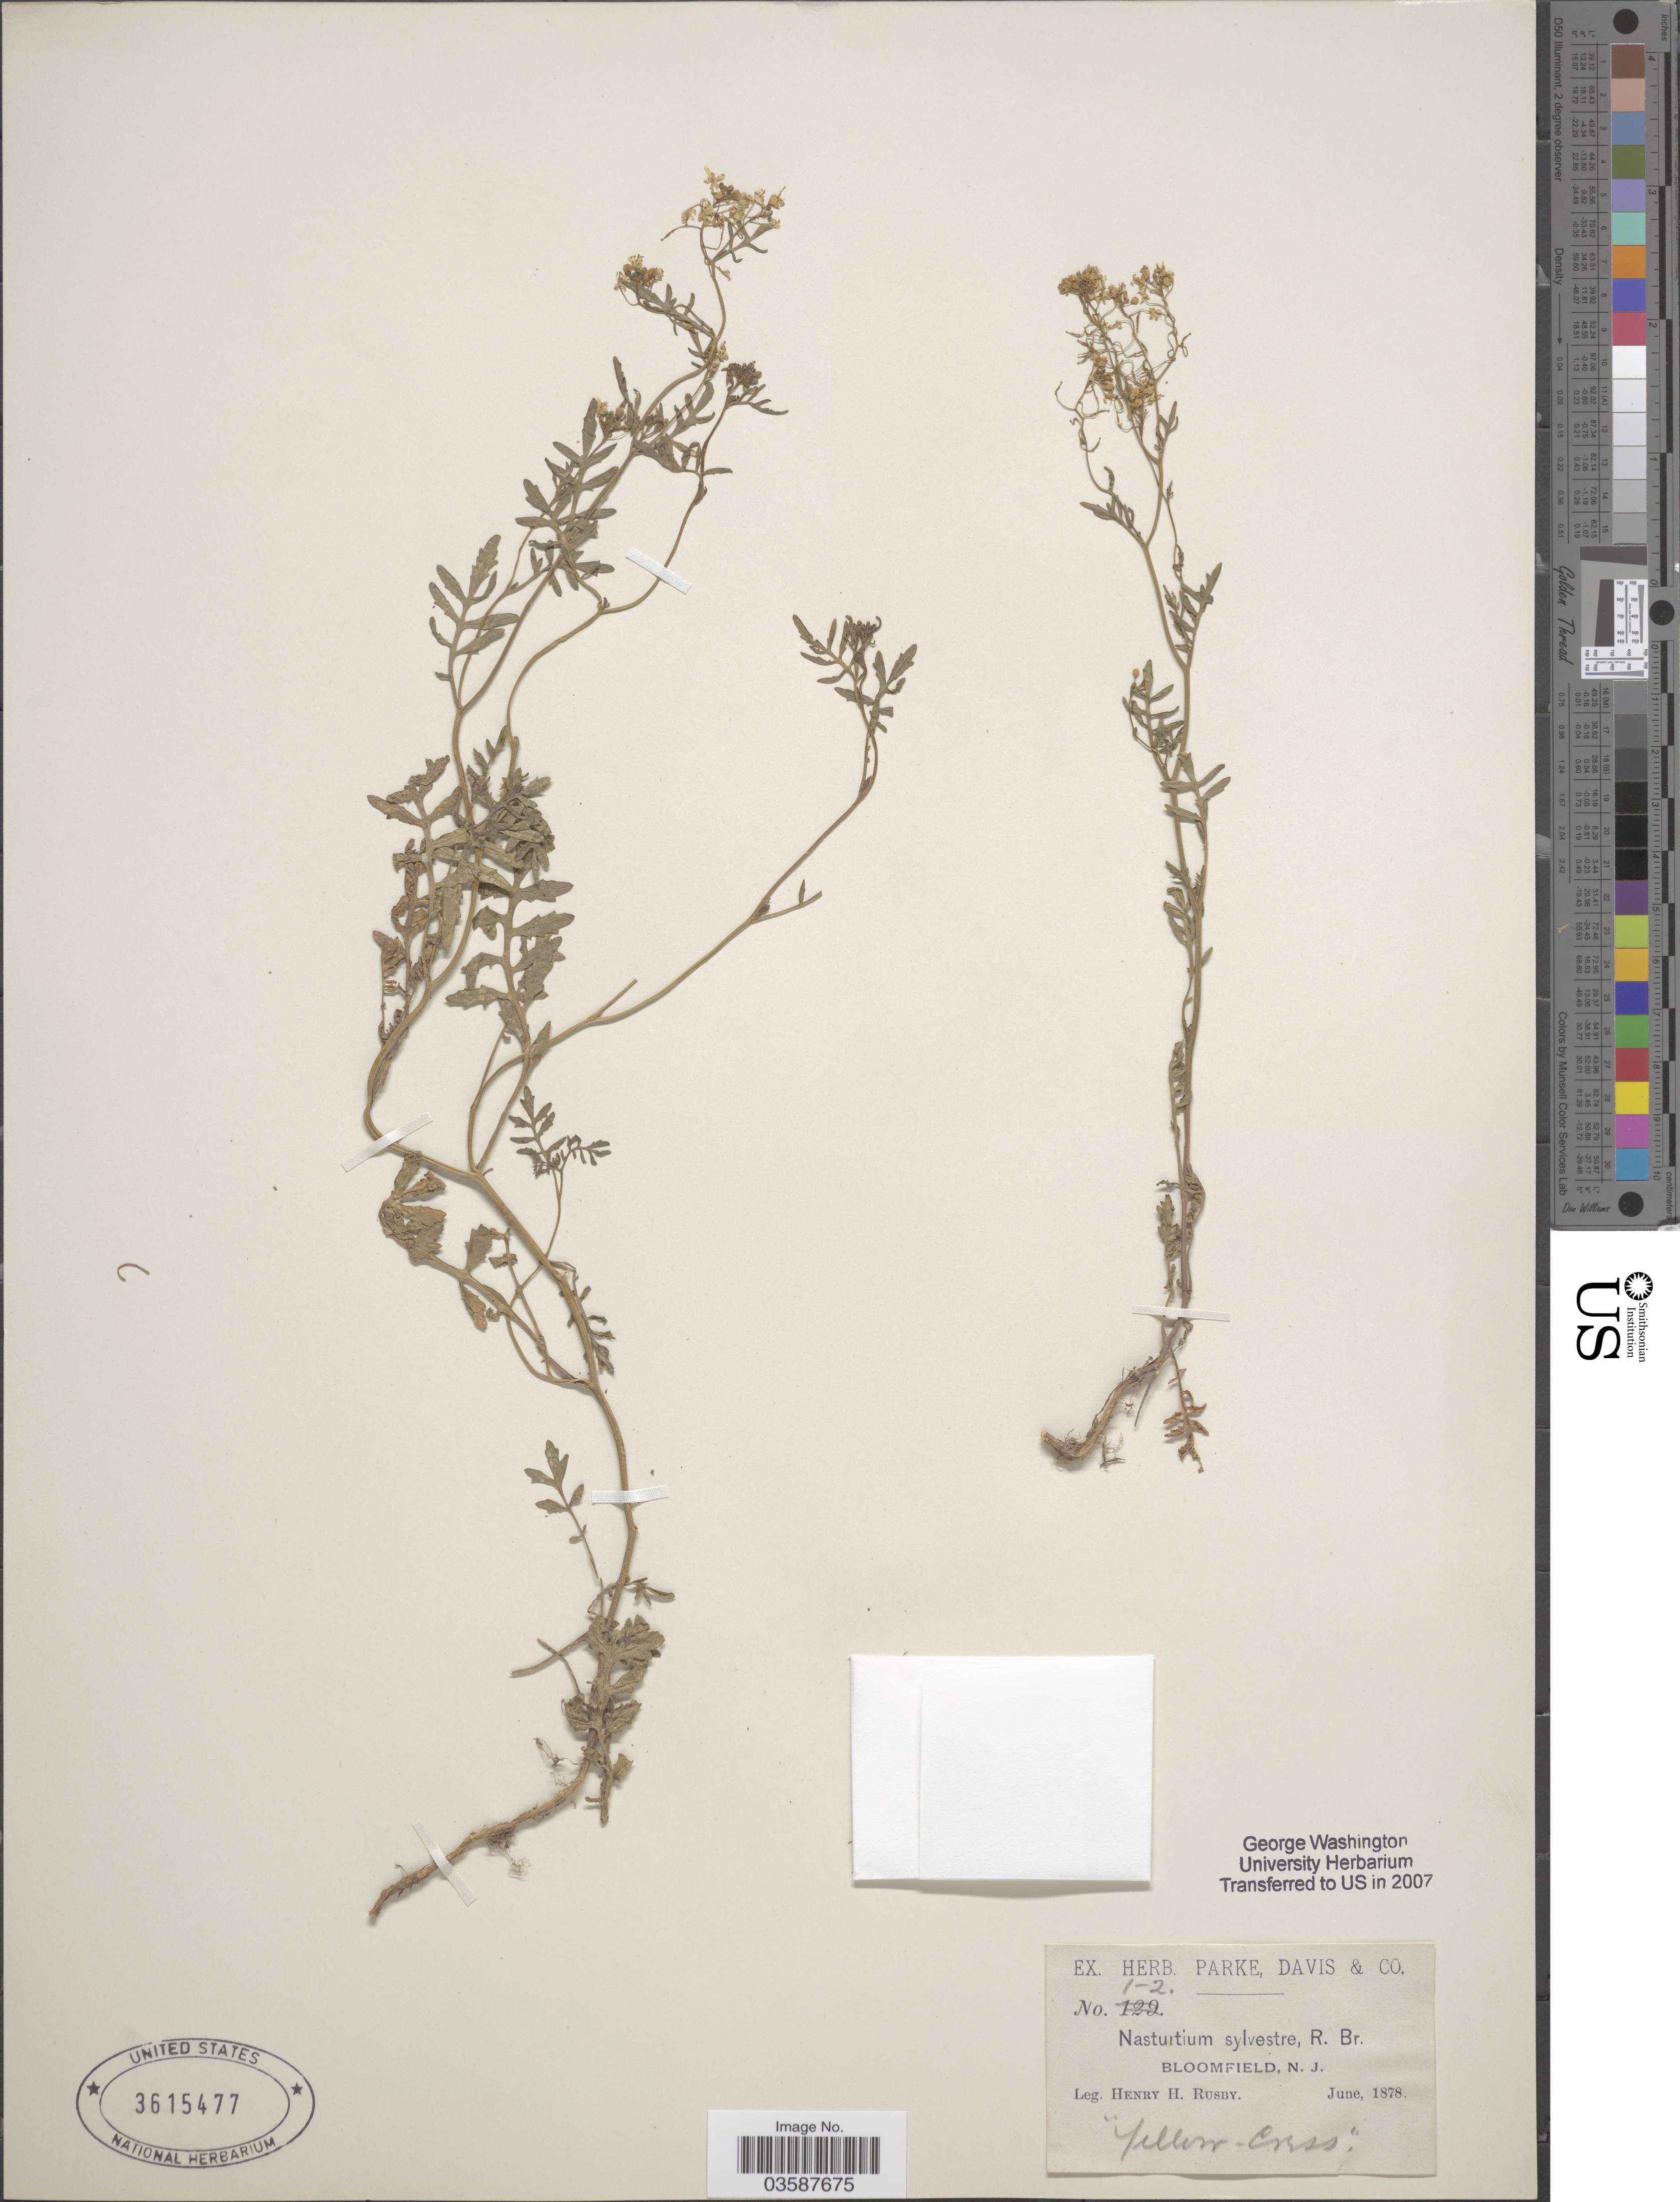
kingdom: Plantae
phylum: Tracheophyta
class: Magnoliopsida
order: Brassicales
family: Brassicaceae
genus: Rorippa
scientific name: Rorippa sylvestris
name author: (L.) Besser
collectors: H. H. Rusby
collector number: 1-2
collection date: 1878-06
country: United States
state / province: New Jersey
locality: Bloomfield.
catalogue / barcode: US 3615477